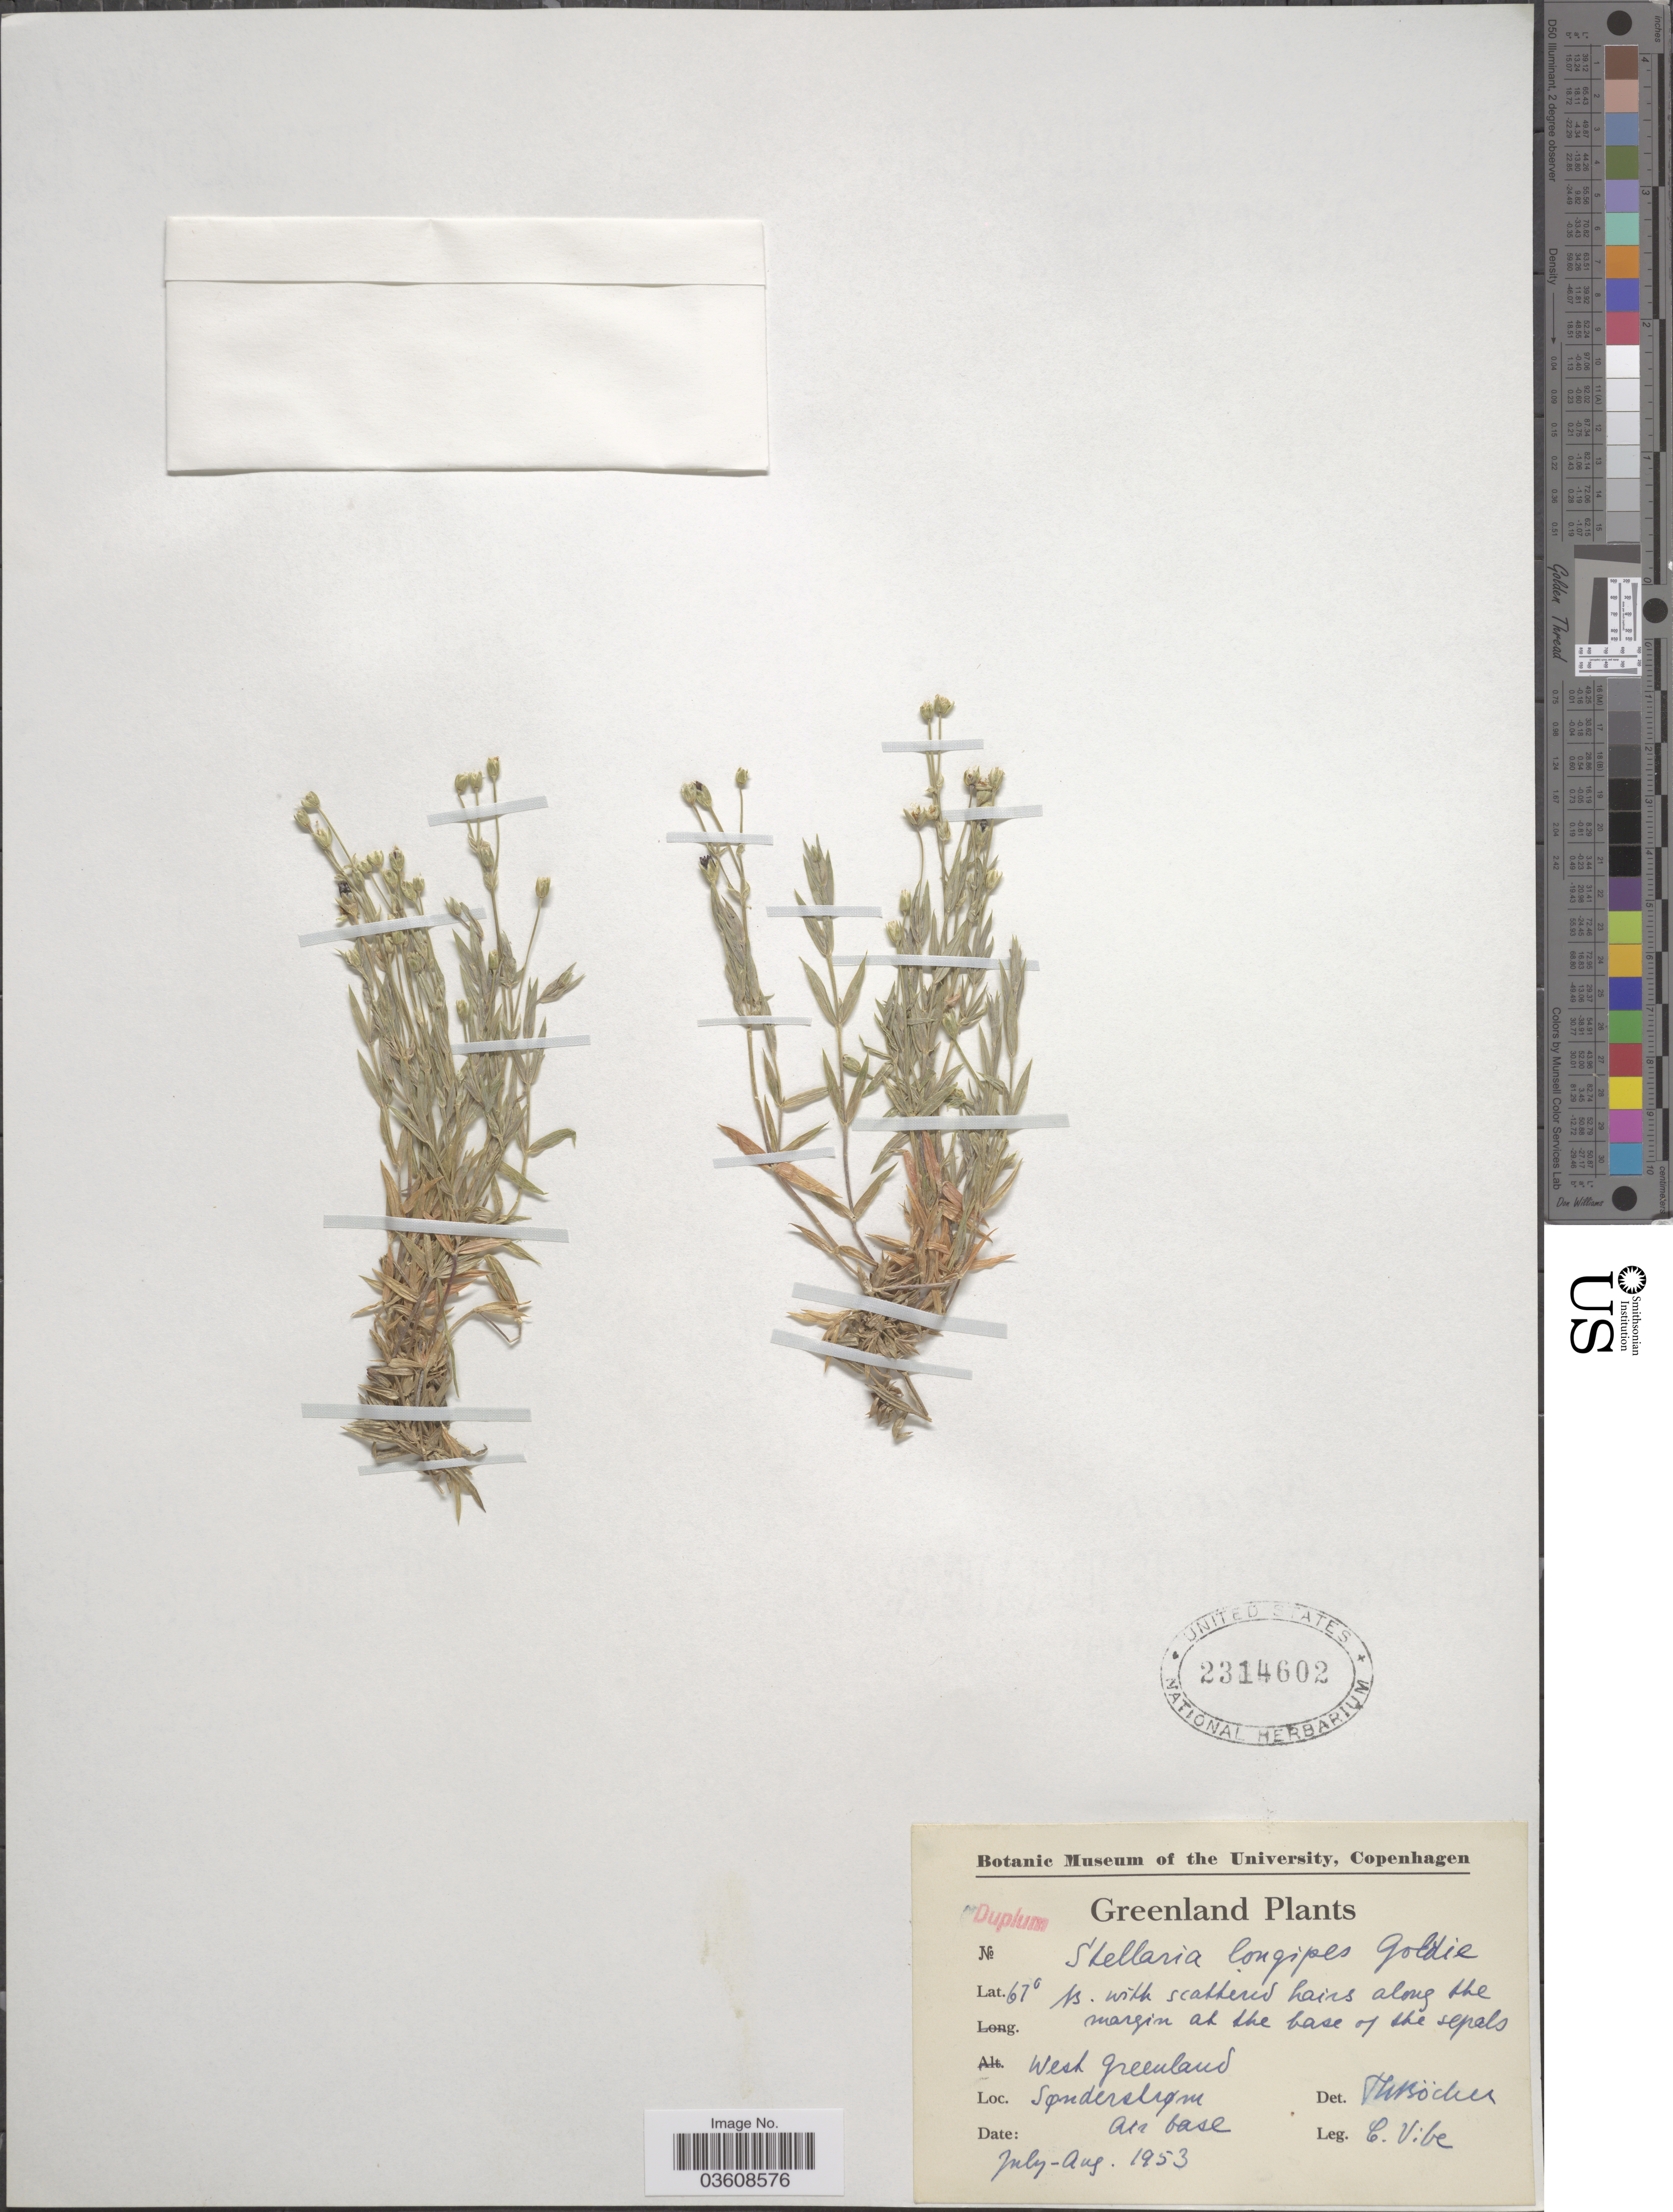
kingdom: Plantae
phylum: Tracheophyta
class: Magnoliopsida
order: Caryophyllales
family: Caryophyllaceae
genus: Stellaria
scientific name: Stellaria longipes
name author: Goldie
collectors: C. Vibe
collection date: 1953-07/1953-08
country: Greenland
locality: West Greenland. Sønderstrøm. Air base.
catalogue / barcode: US 2314602